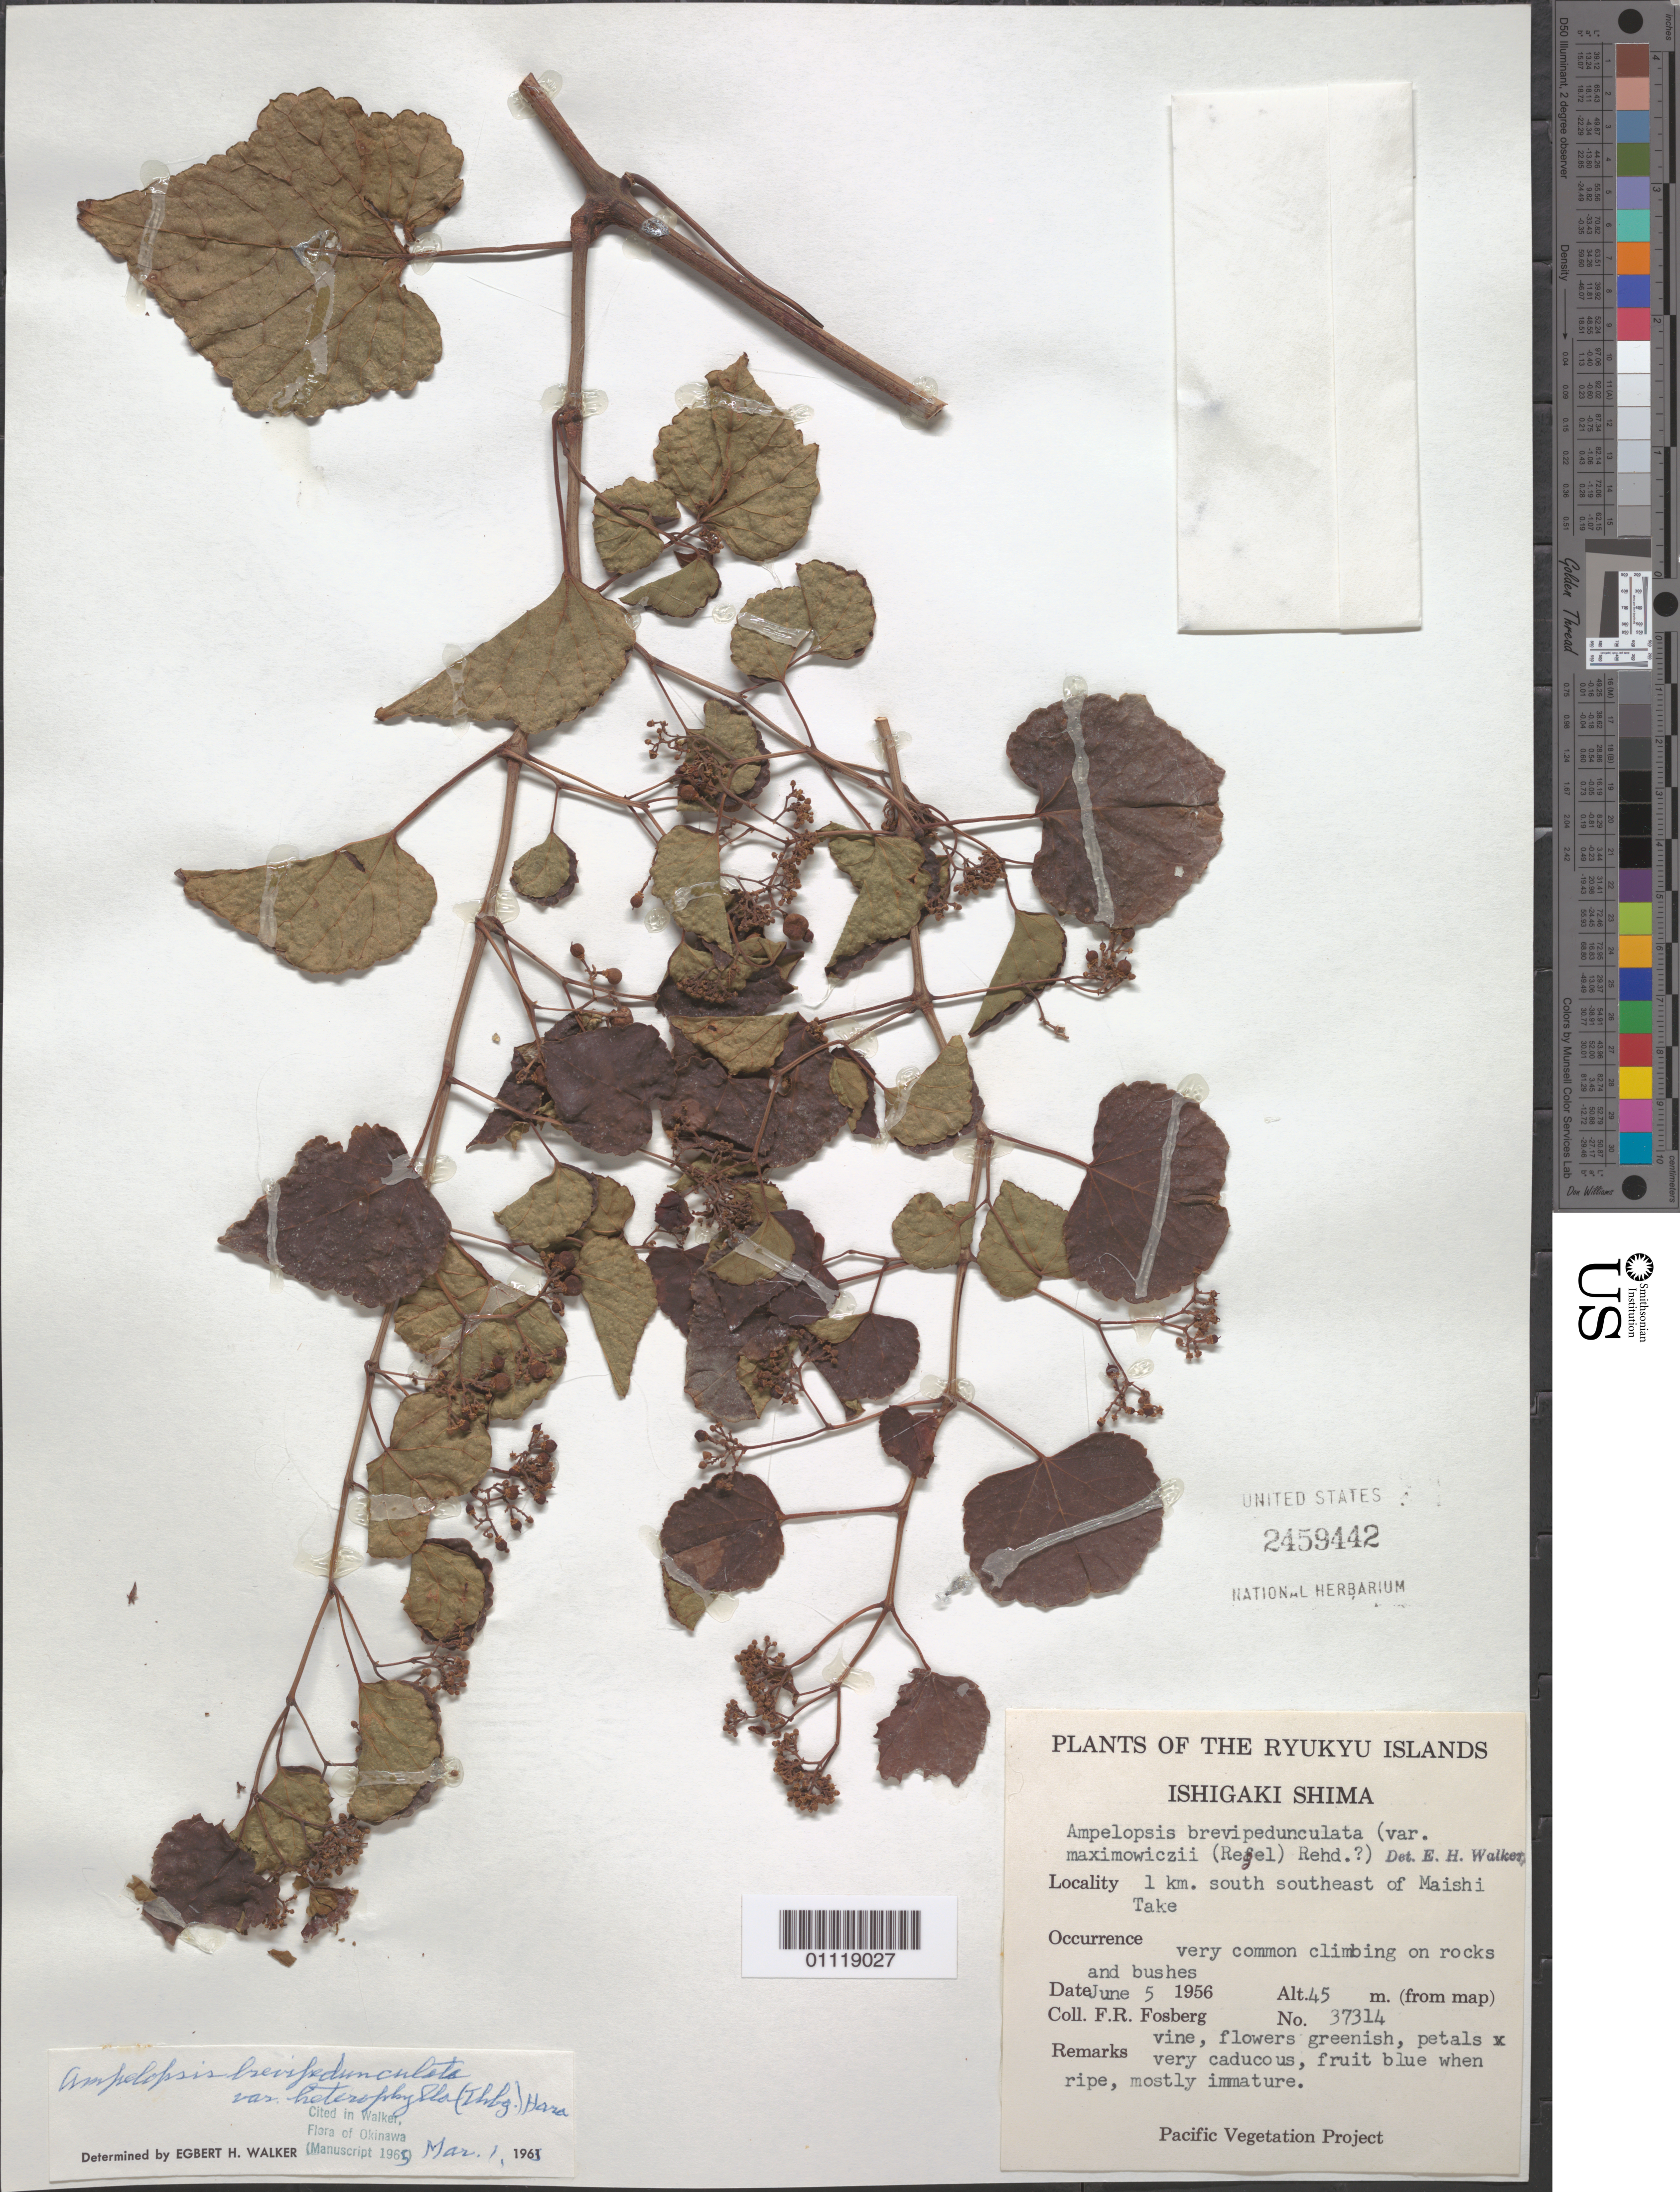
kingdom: Plantae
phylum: Tracheophyta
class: Magnoliopsida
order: Vitales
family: Vitaceae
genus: Ampelopsis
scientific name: Ampelopsis brevipedunculata var. heterophylla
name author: (Thunb.) H. Hara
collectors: F. R. Fosberg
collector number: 37314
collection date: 1956-06-05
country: Japan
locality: Ishigaki Shima. 1 km S southeast of Maishi Take.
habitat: Very common climbing on rocks and bushes, vine.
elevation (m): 45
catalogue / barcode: US 2459442